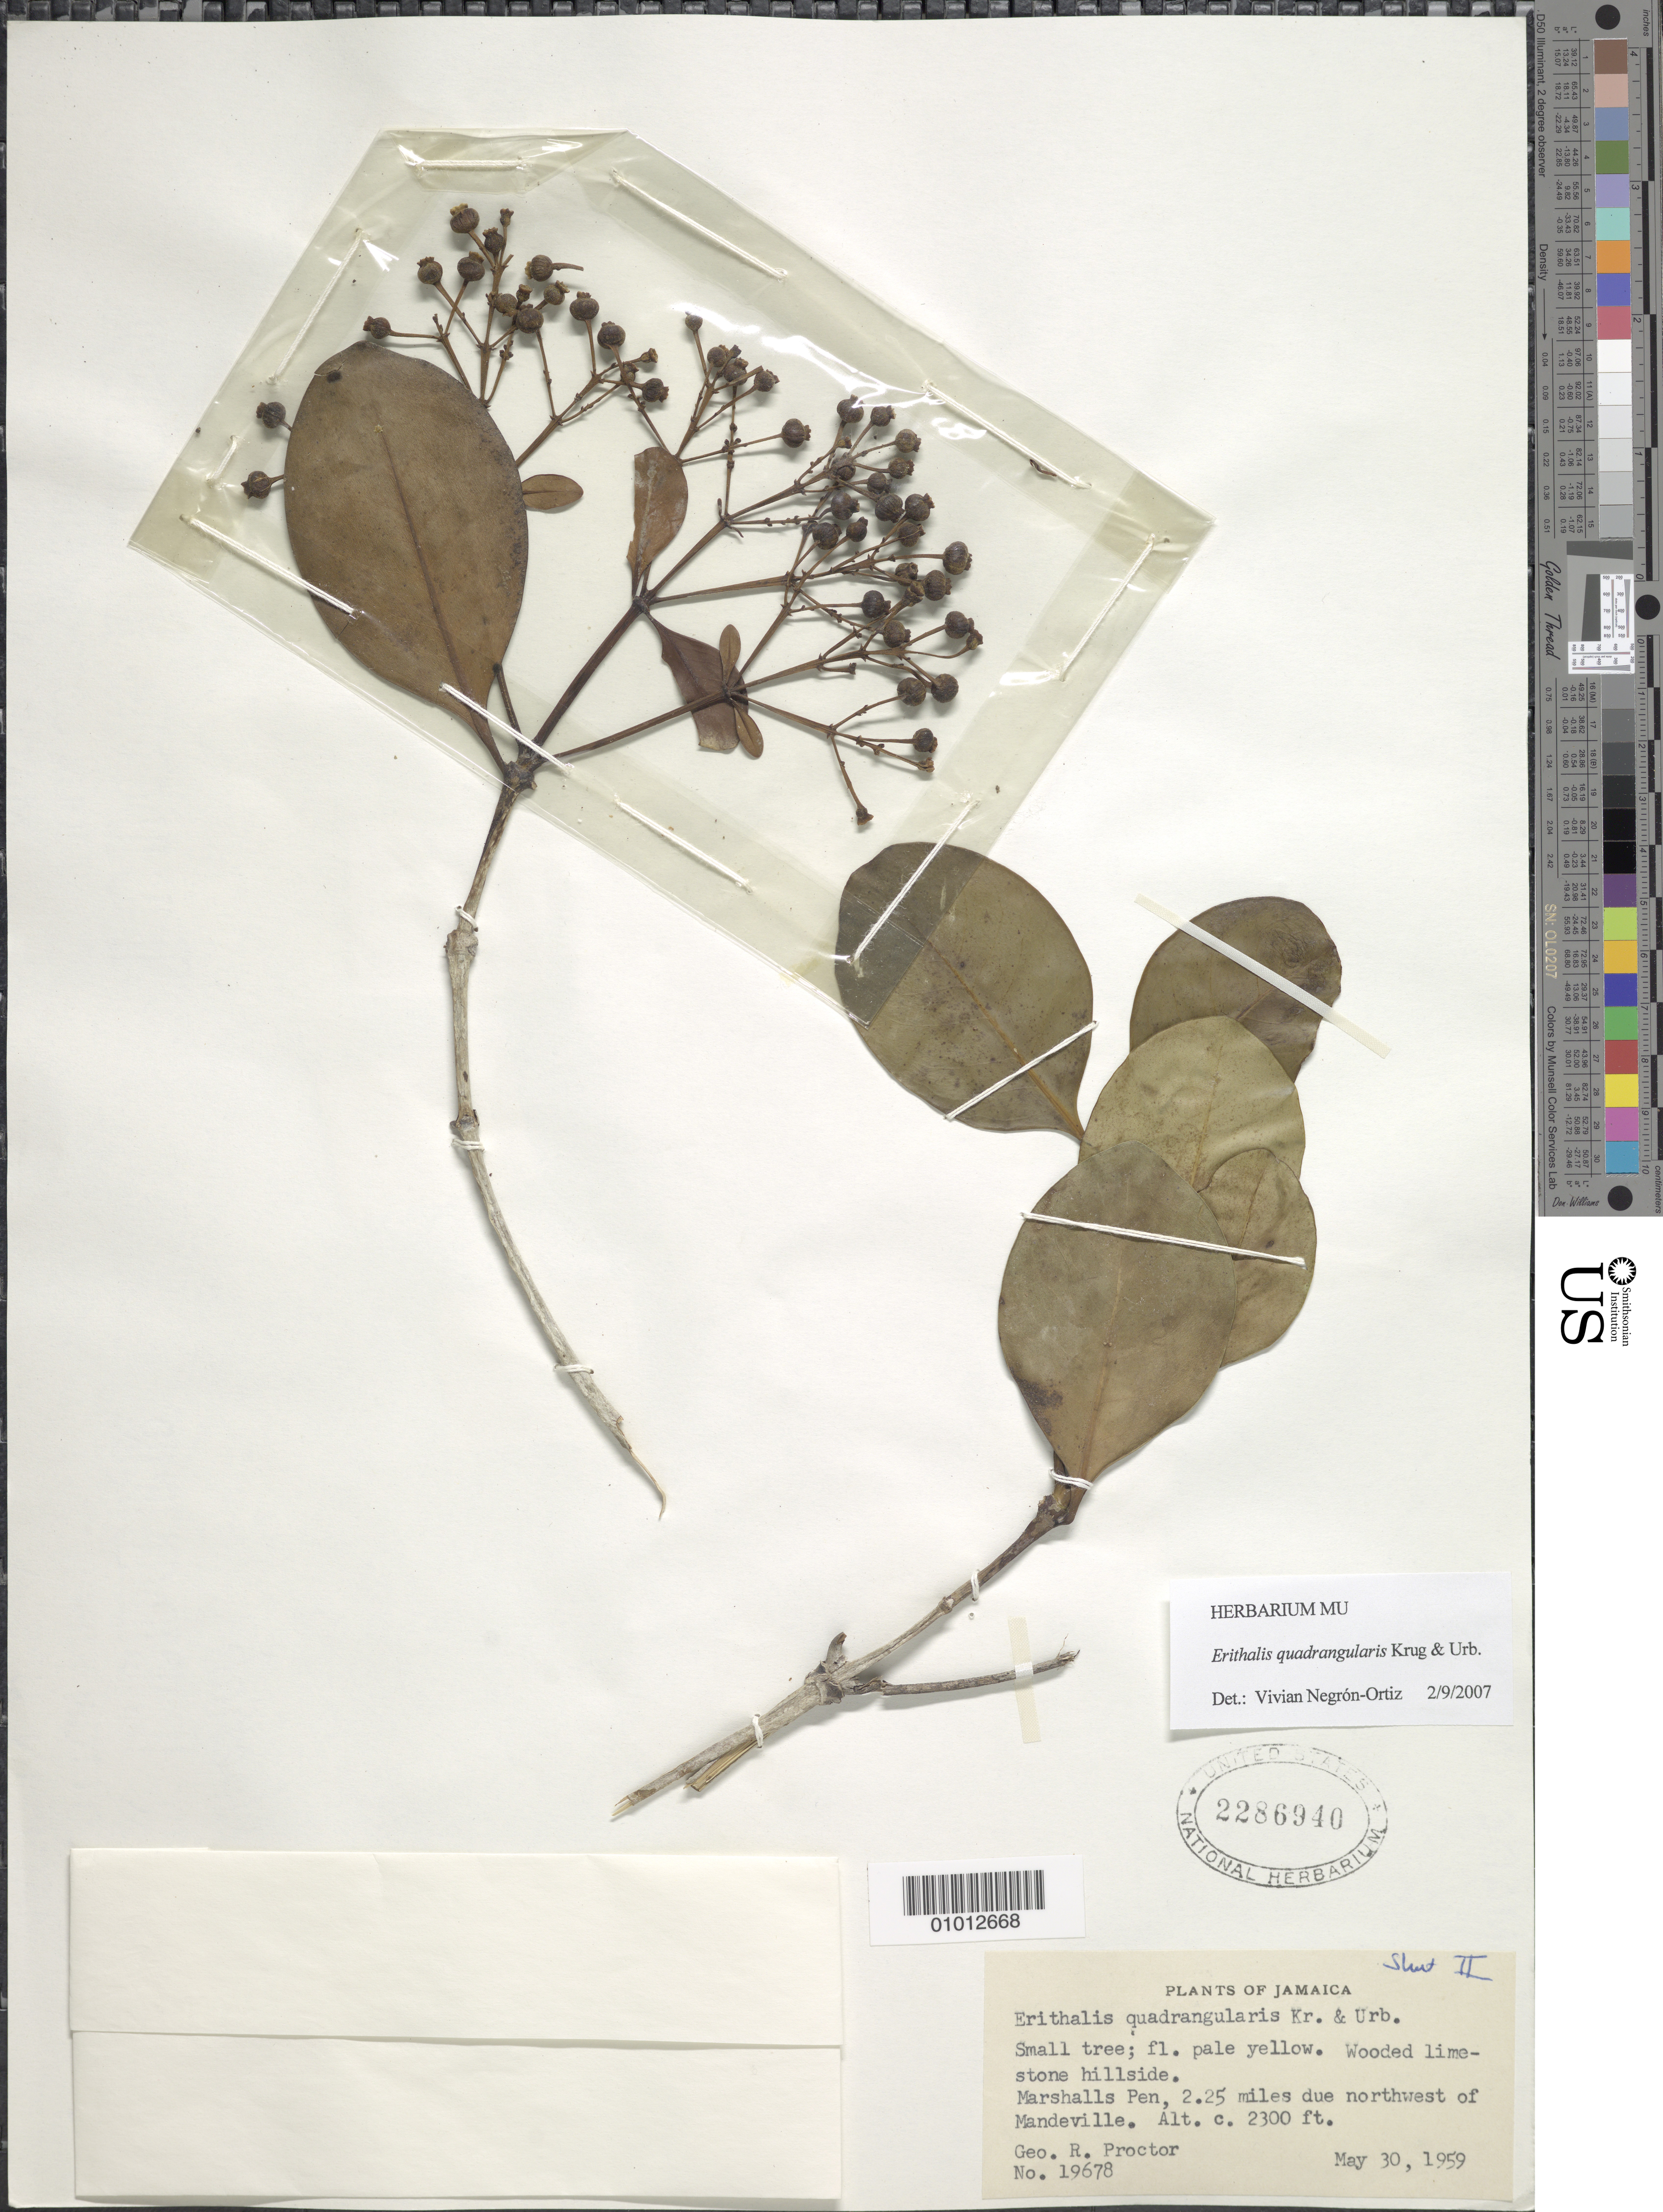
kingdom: Plantae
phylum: Tracheophyta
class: Magnoliopsida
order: Gentianales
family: Rubiaceae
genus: Erithalis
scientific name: Erithalis quadrangularis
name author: Krug & Urb.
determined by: Negrón-Ortiz, V.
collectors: G. R. Proctor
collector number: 19678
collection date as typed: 30 May 1959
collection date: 1959-05-30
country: Jamaica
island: Jamaica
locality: Marshals Pen, 2.25 miles due northwest of Mandeville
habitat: Wooded limestone hillside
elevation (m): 701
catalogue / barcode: US 2286940